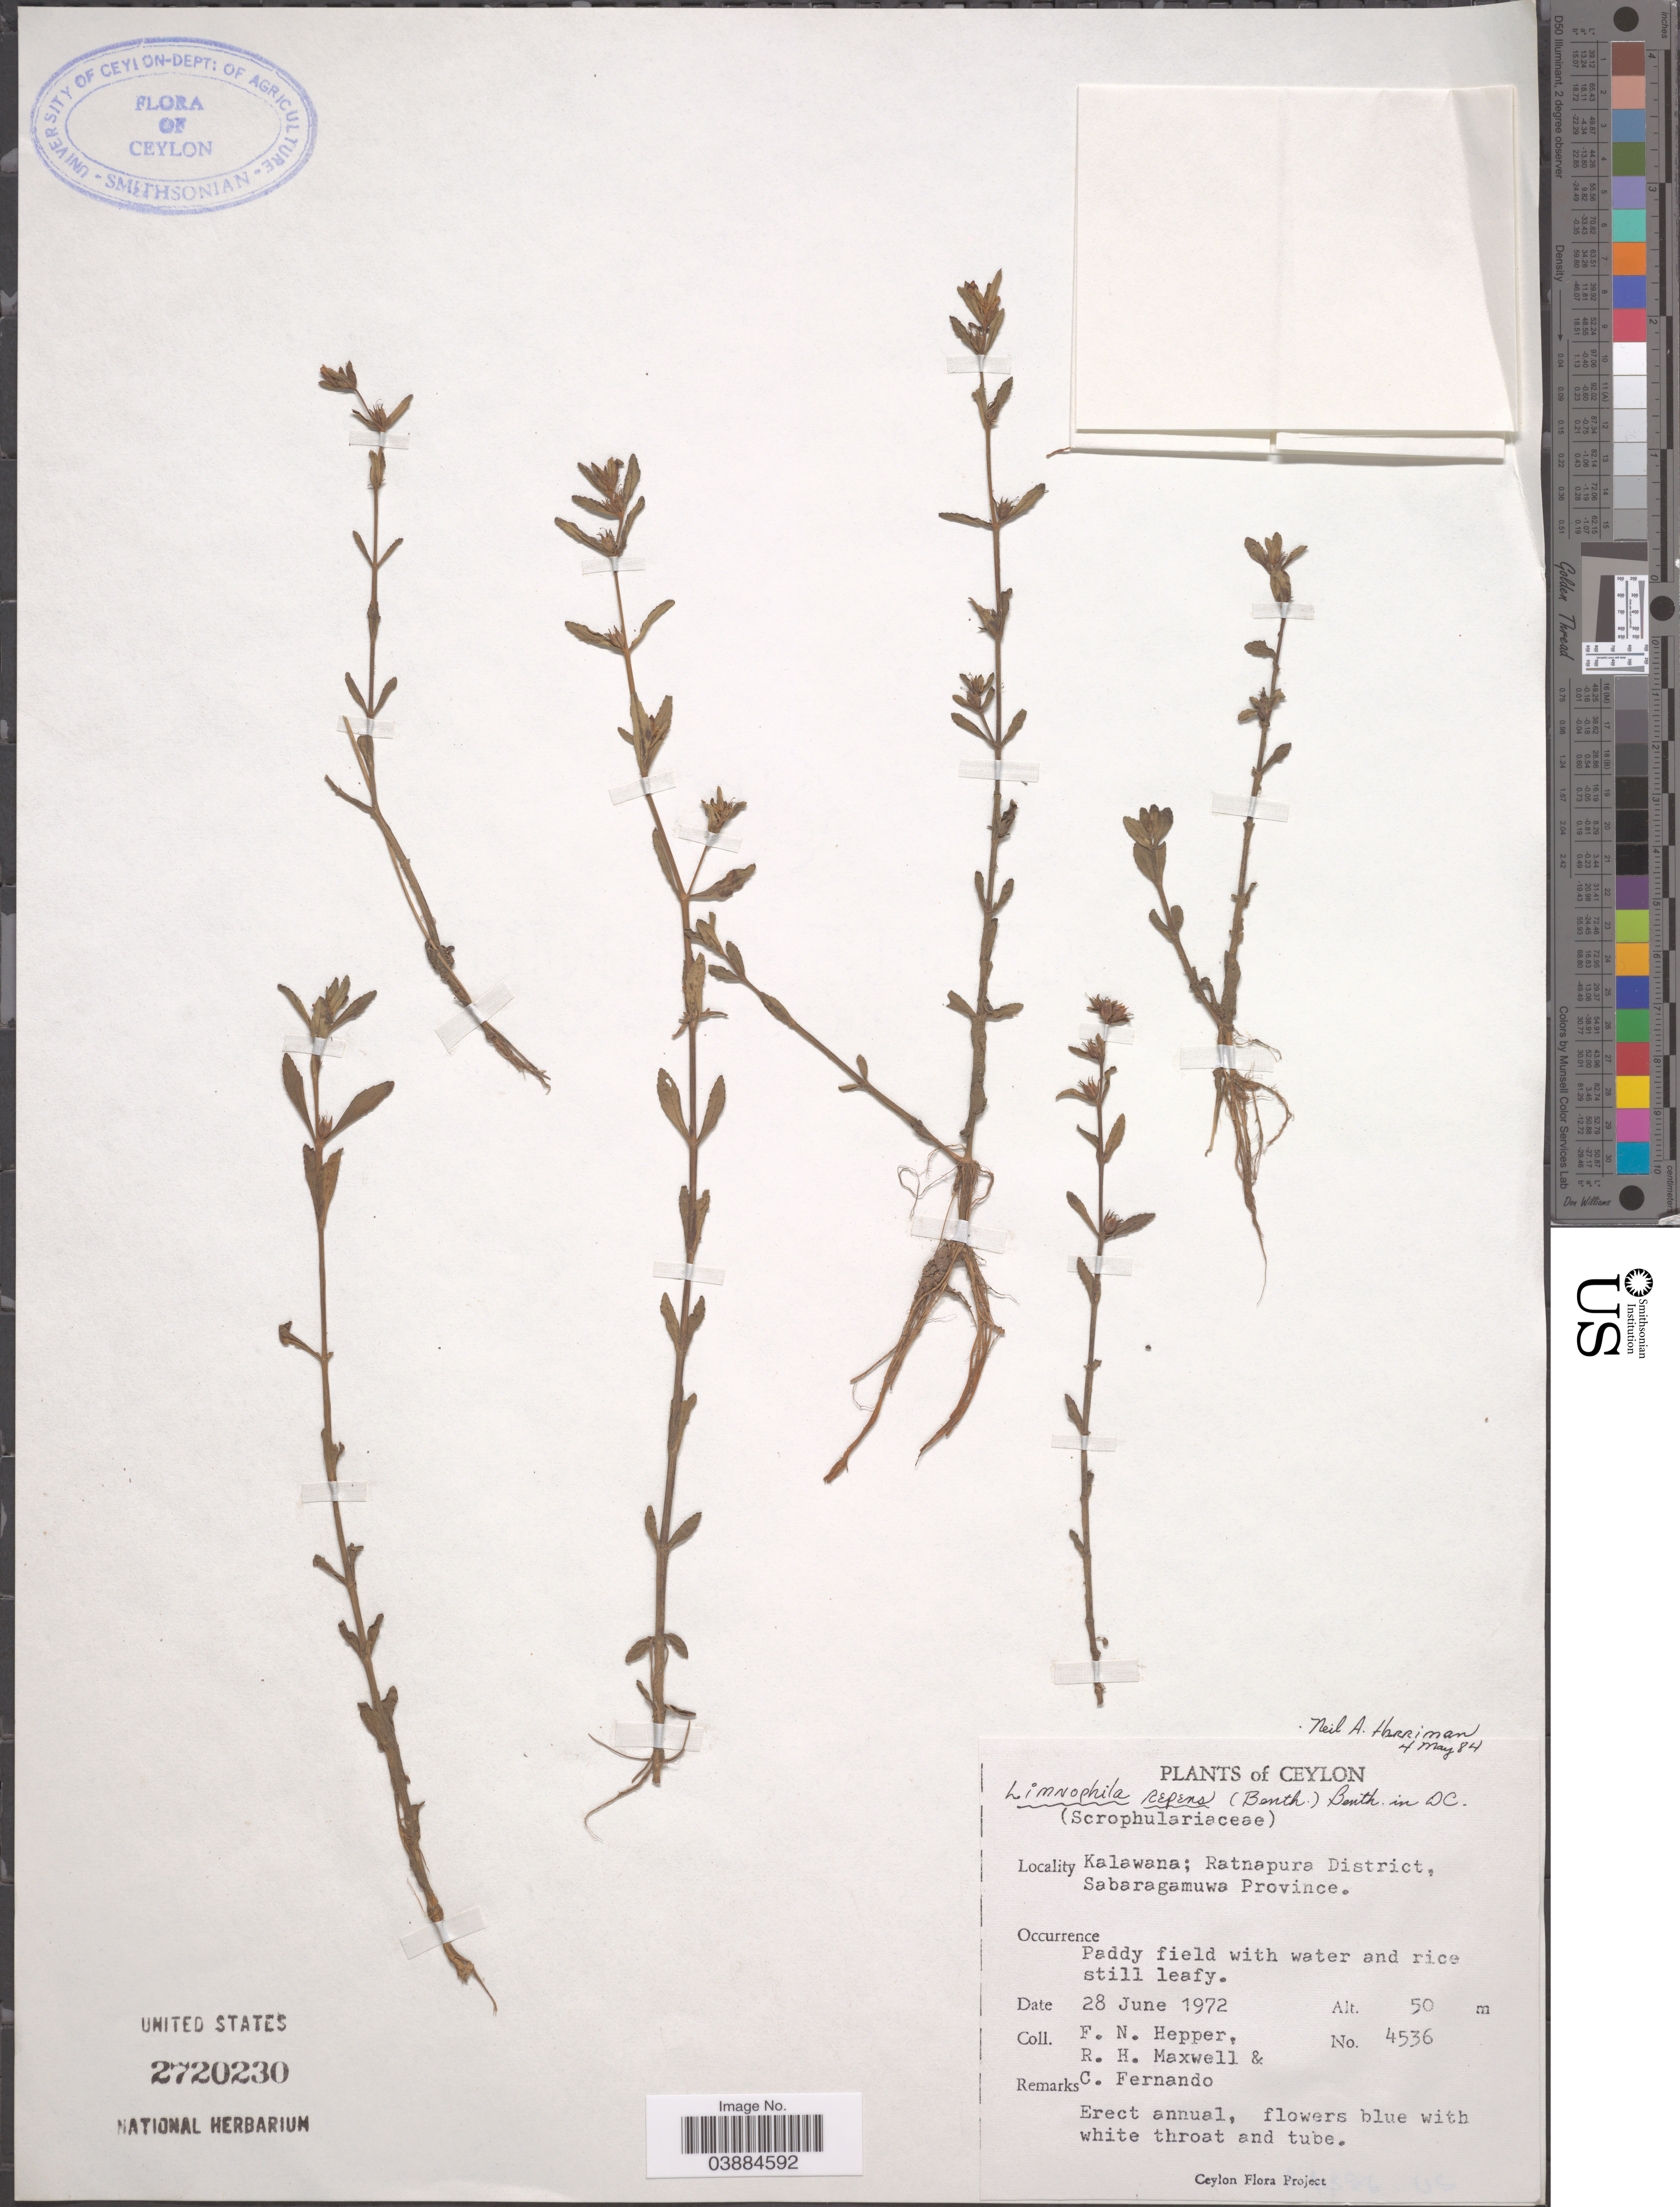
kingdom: Plantae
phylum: Tracheophyta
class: Magnoliopsida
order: Lamiales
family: Plantaginaceae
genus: Limnophila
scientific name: Limnophila repens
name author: (Benth.) Benth.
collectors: F. Hepper, R. Maxwell & C. Fernando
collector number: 4536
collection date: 1972-06-28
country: Sri Lanka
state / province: Sabaragamuwa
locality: Ceylon. Kalawana; Ratnapura District.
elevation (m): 50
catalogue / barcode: US 2720230